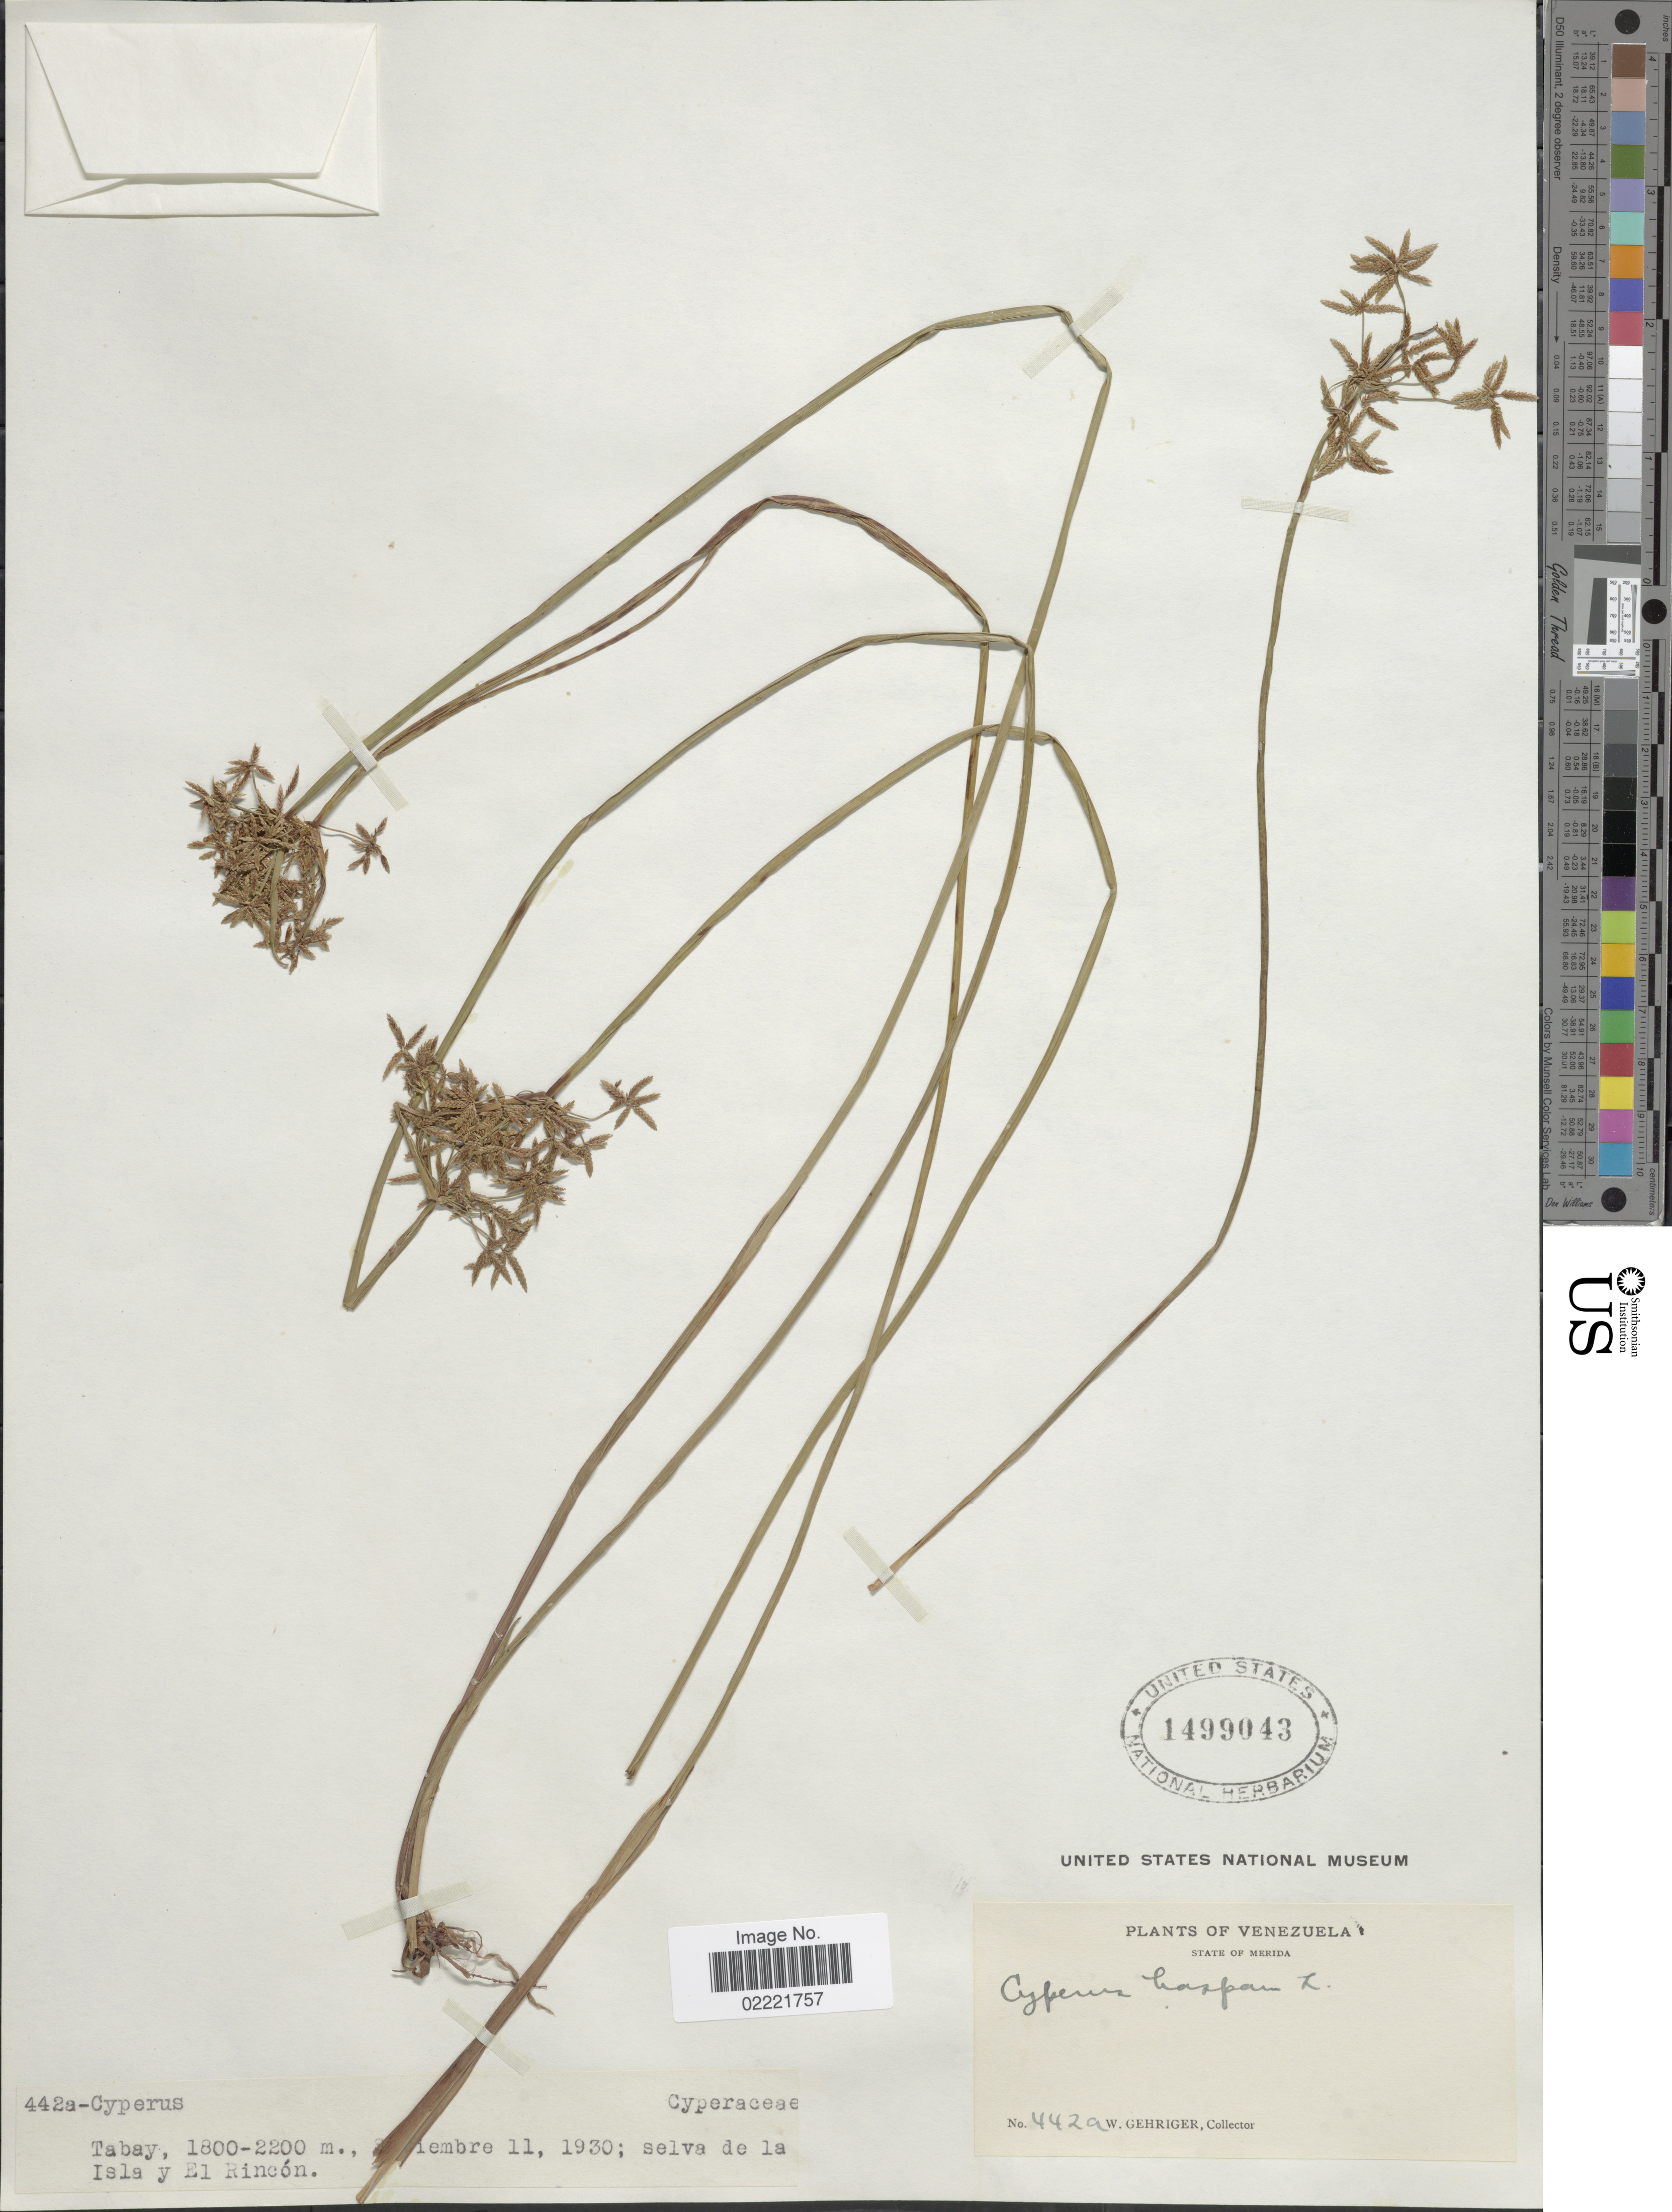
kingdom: Plantae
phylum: Tracheophyta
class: Liliopsida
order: Poales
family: Cyperaceae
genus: Cyperus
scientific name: Cyperus haspan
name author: L.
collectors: W. Gehriger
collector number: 442a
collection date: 1930-09-11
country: Venezuela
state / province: Mérida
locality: Tabay. selva de la Isla y El Rincón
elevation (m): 1800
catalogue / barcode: US 1499043